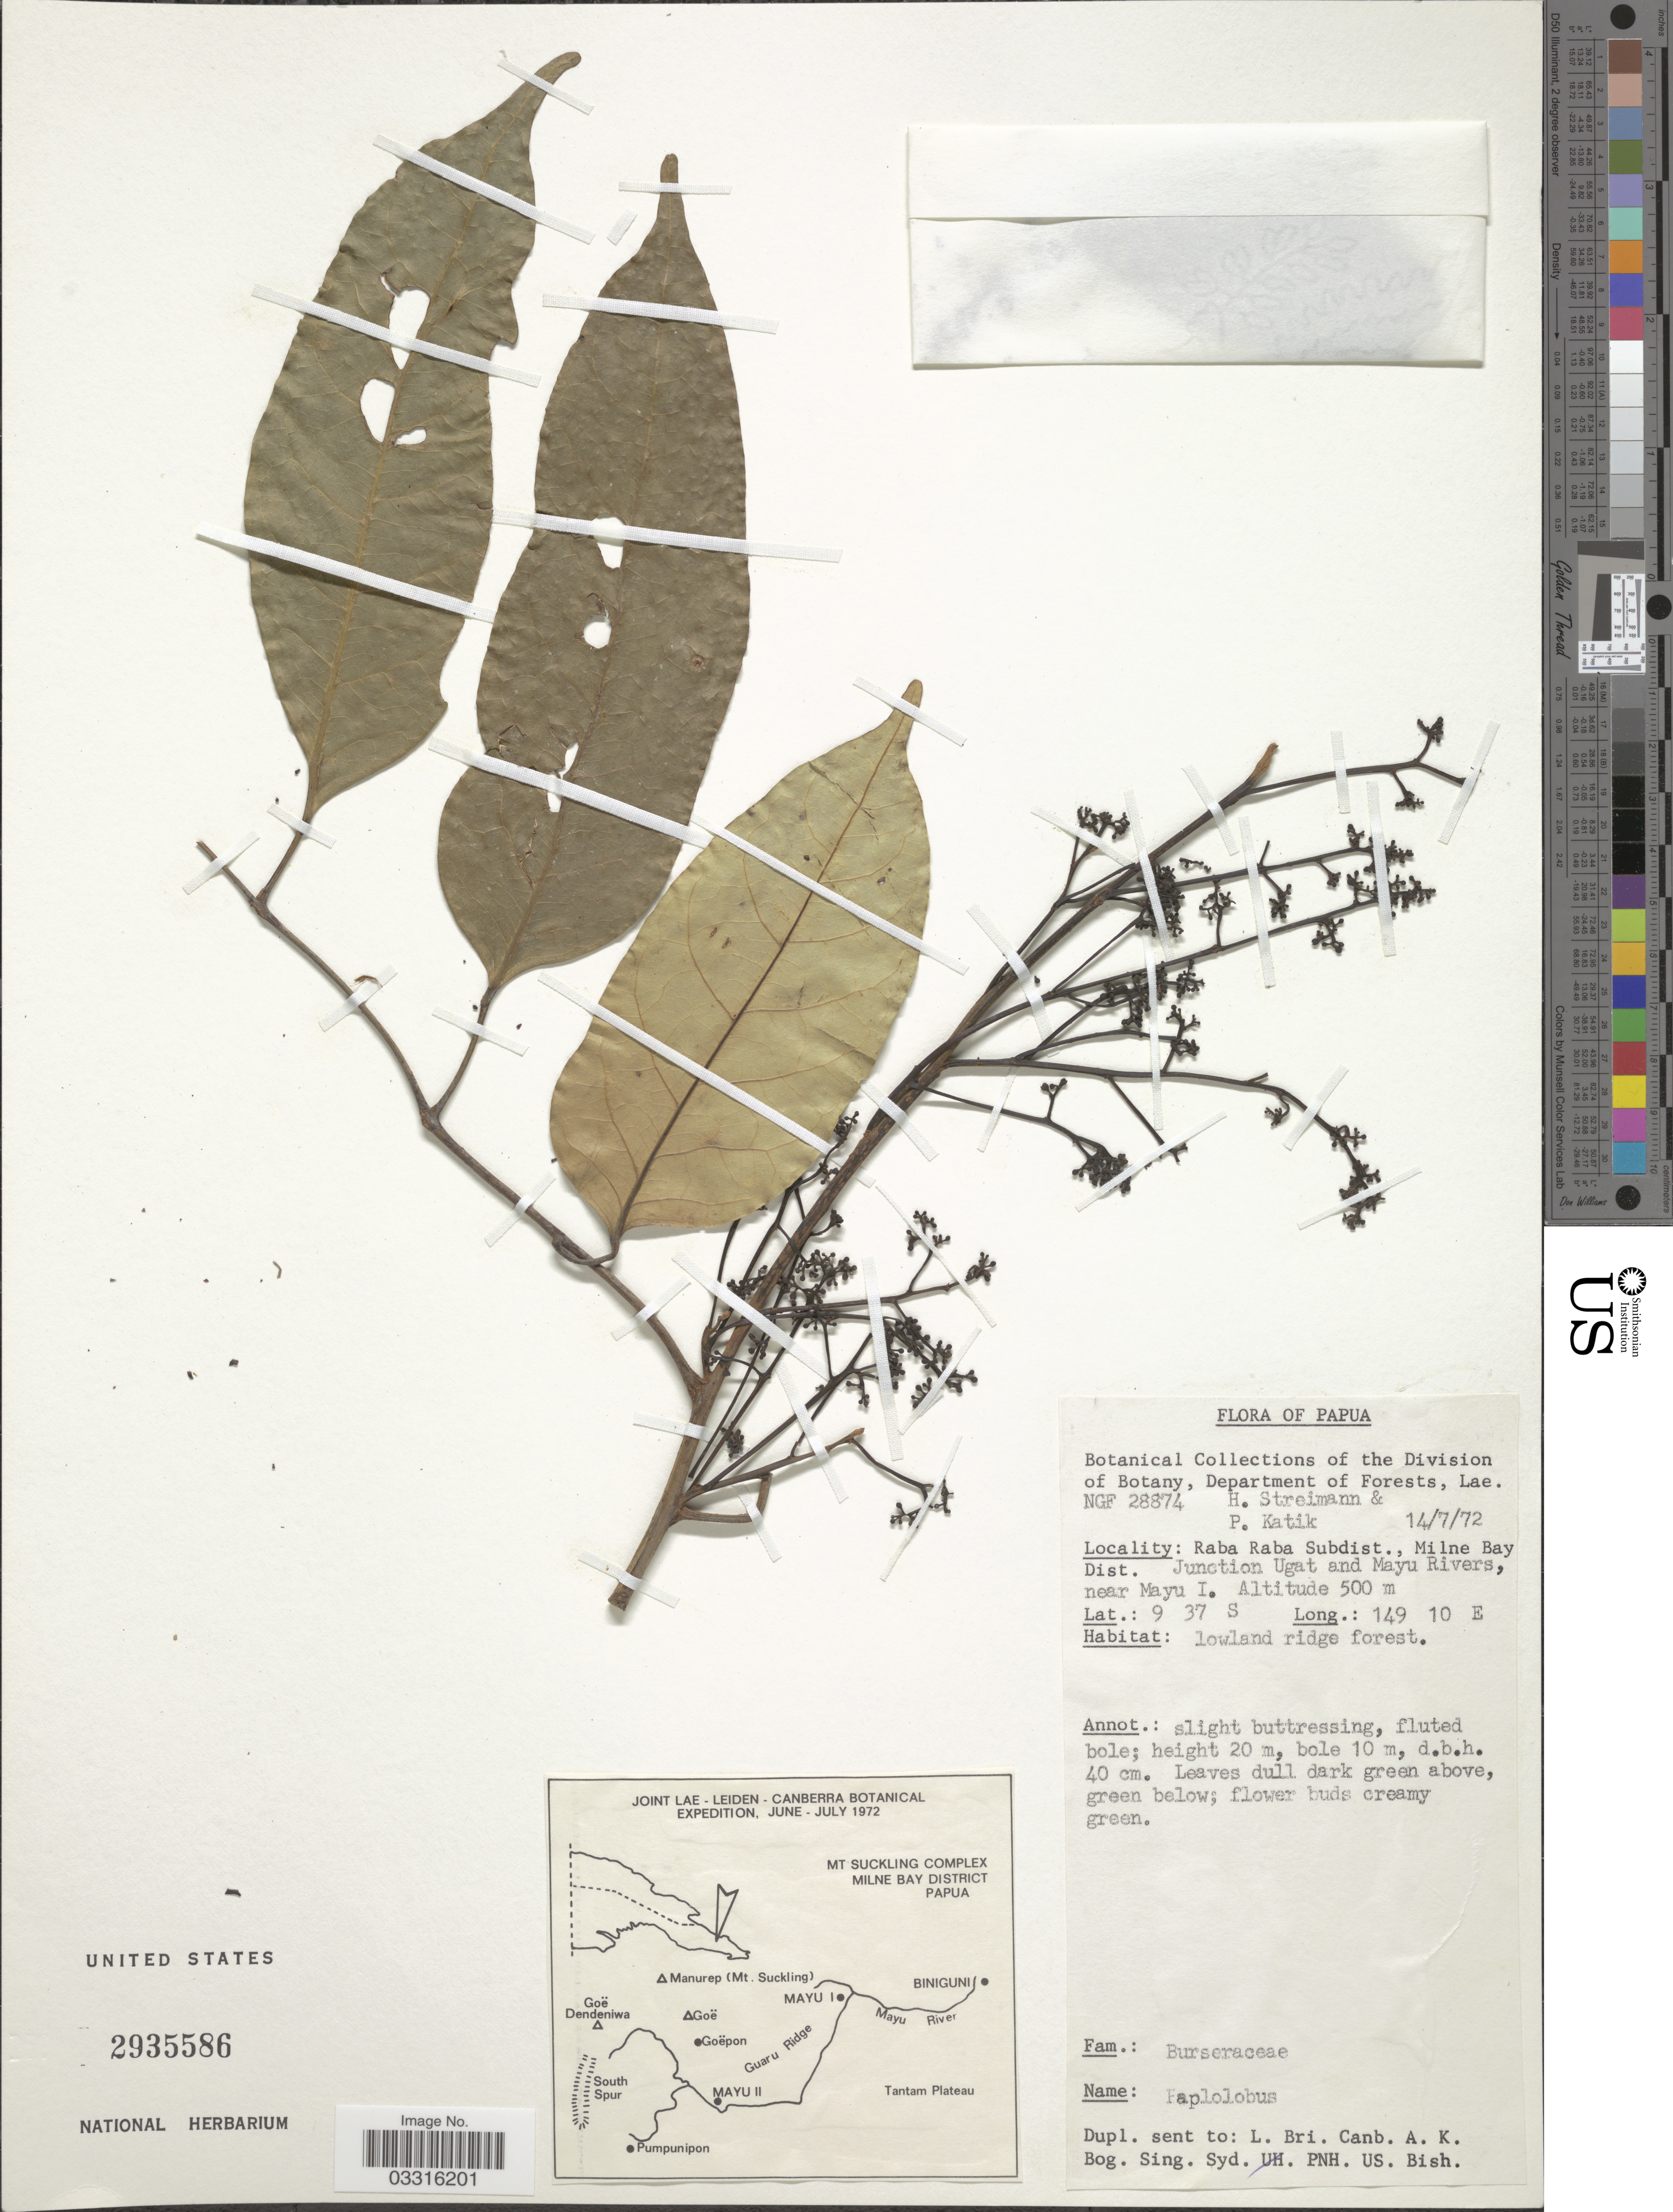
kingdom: Plantae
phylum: Tracheophyta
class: Magnoliopsida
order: Sapindales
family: Burseraceae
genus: Haplolobus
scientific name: Haplolobus sp.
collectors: H. Streimann & P. Katik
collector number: NGF28874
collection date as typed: Transcribed d/m/y: 14/7/72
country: Papua New Guinea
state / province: Milne Bay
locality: Papua, Raba Raba Subdist., Milne Bay Dist. Junction Ugat and Mayu Rivers, near Mayu I.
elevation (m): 500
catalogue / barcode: US 2935586